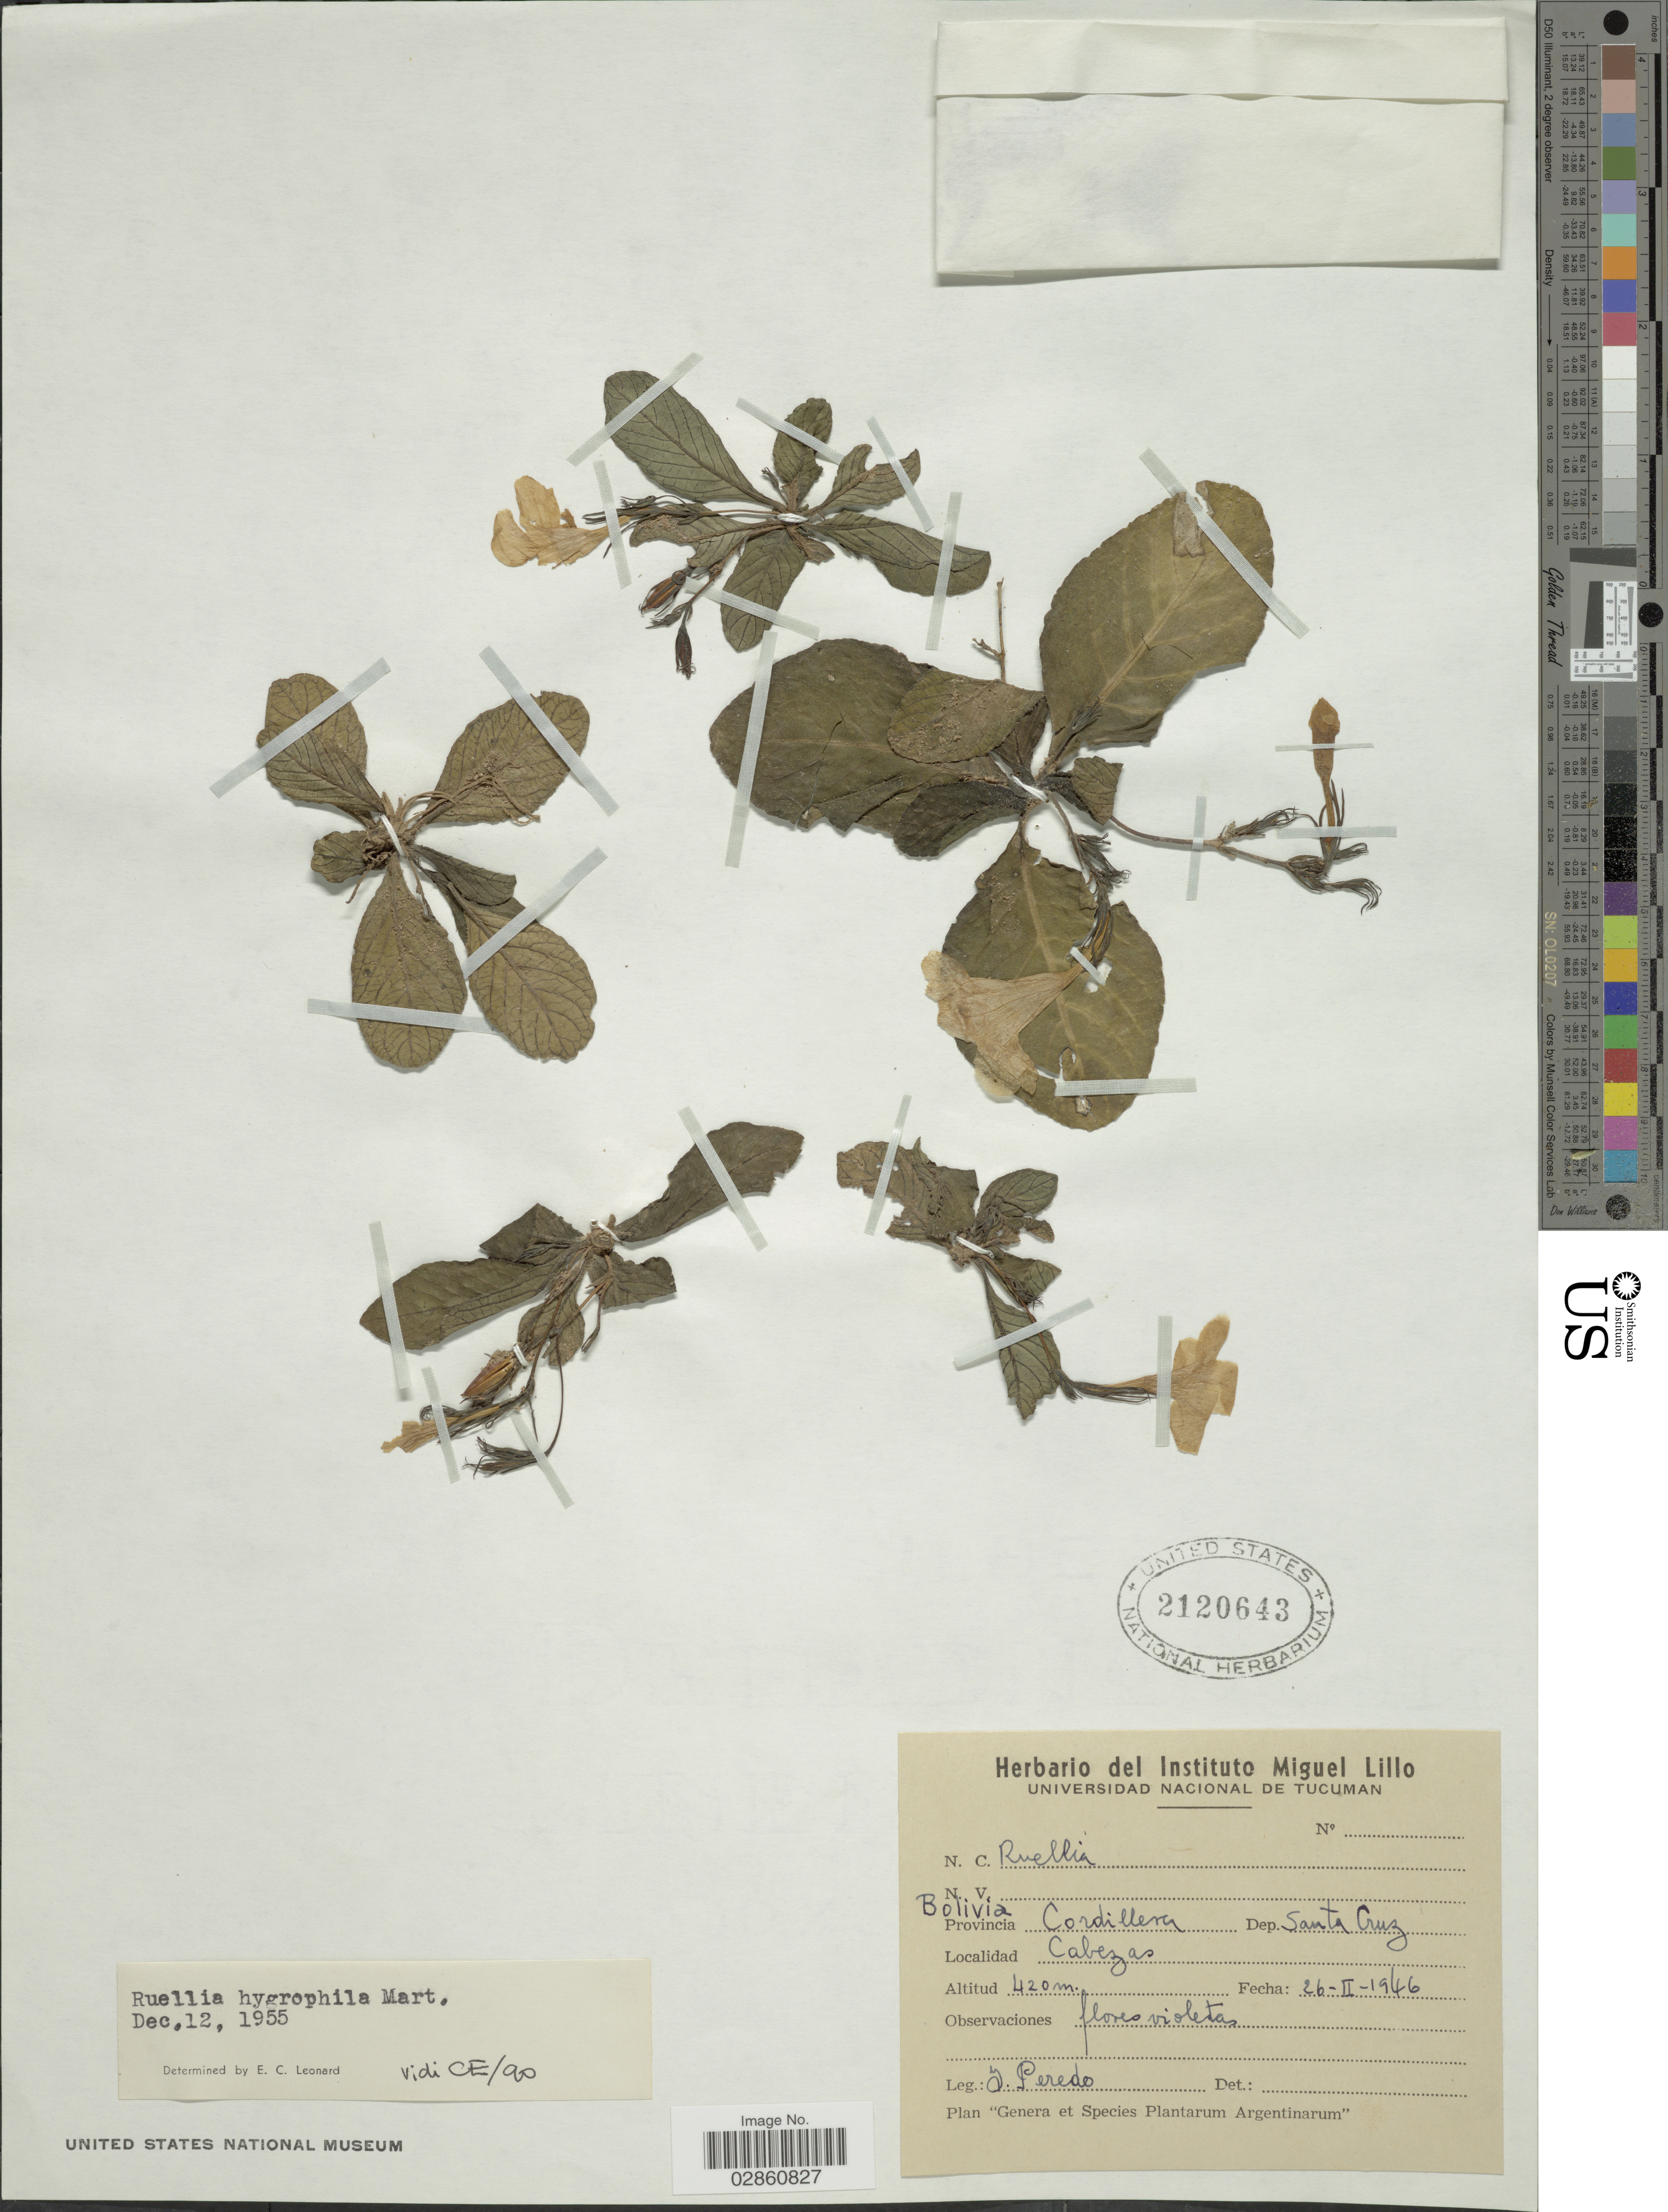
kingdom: Plantae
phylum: Tracheophyta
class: Magnoliopsida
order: Lamiales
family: Acanthaceae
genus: Ruellia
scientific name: Ruellia hygrophila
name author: Mart.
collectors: Y. Peredo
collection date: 1946-02-26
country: Bolivia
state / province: Santa Cruz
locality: Provincia Cordillera. Dep. Santa Cruz. Cabezas.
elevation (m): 420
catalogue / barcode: US 2120643